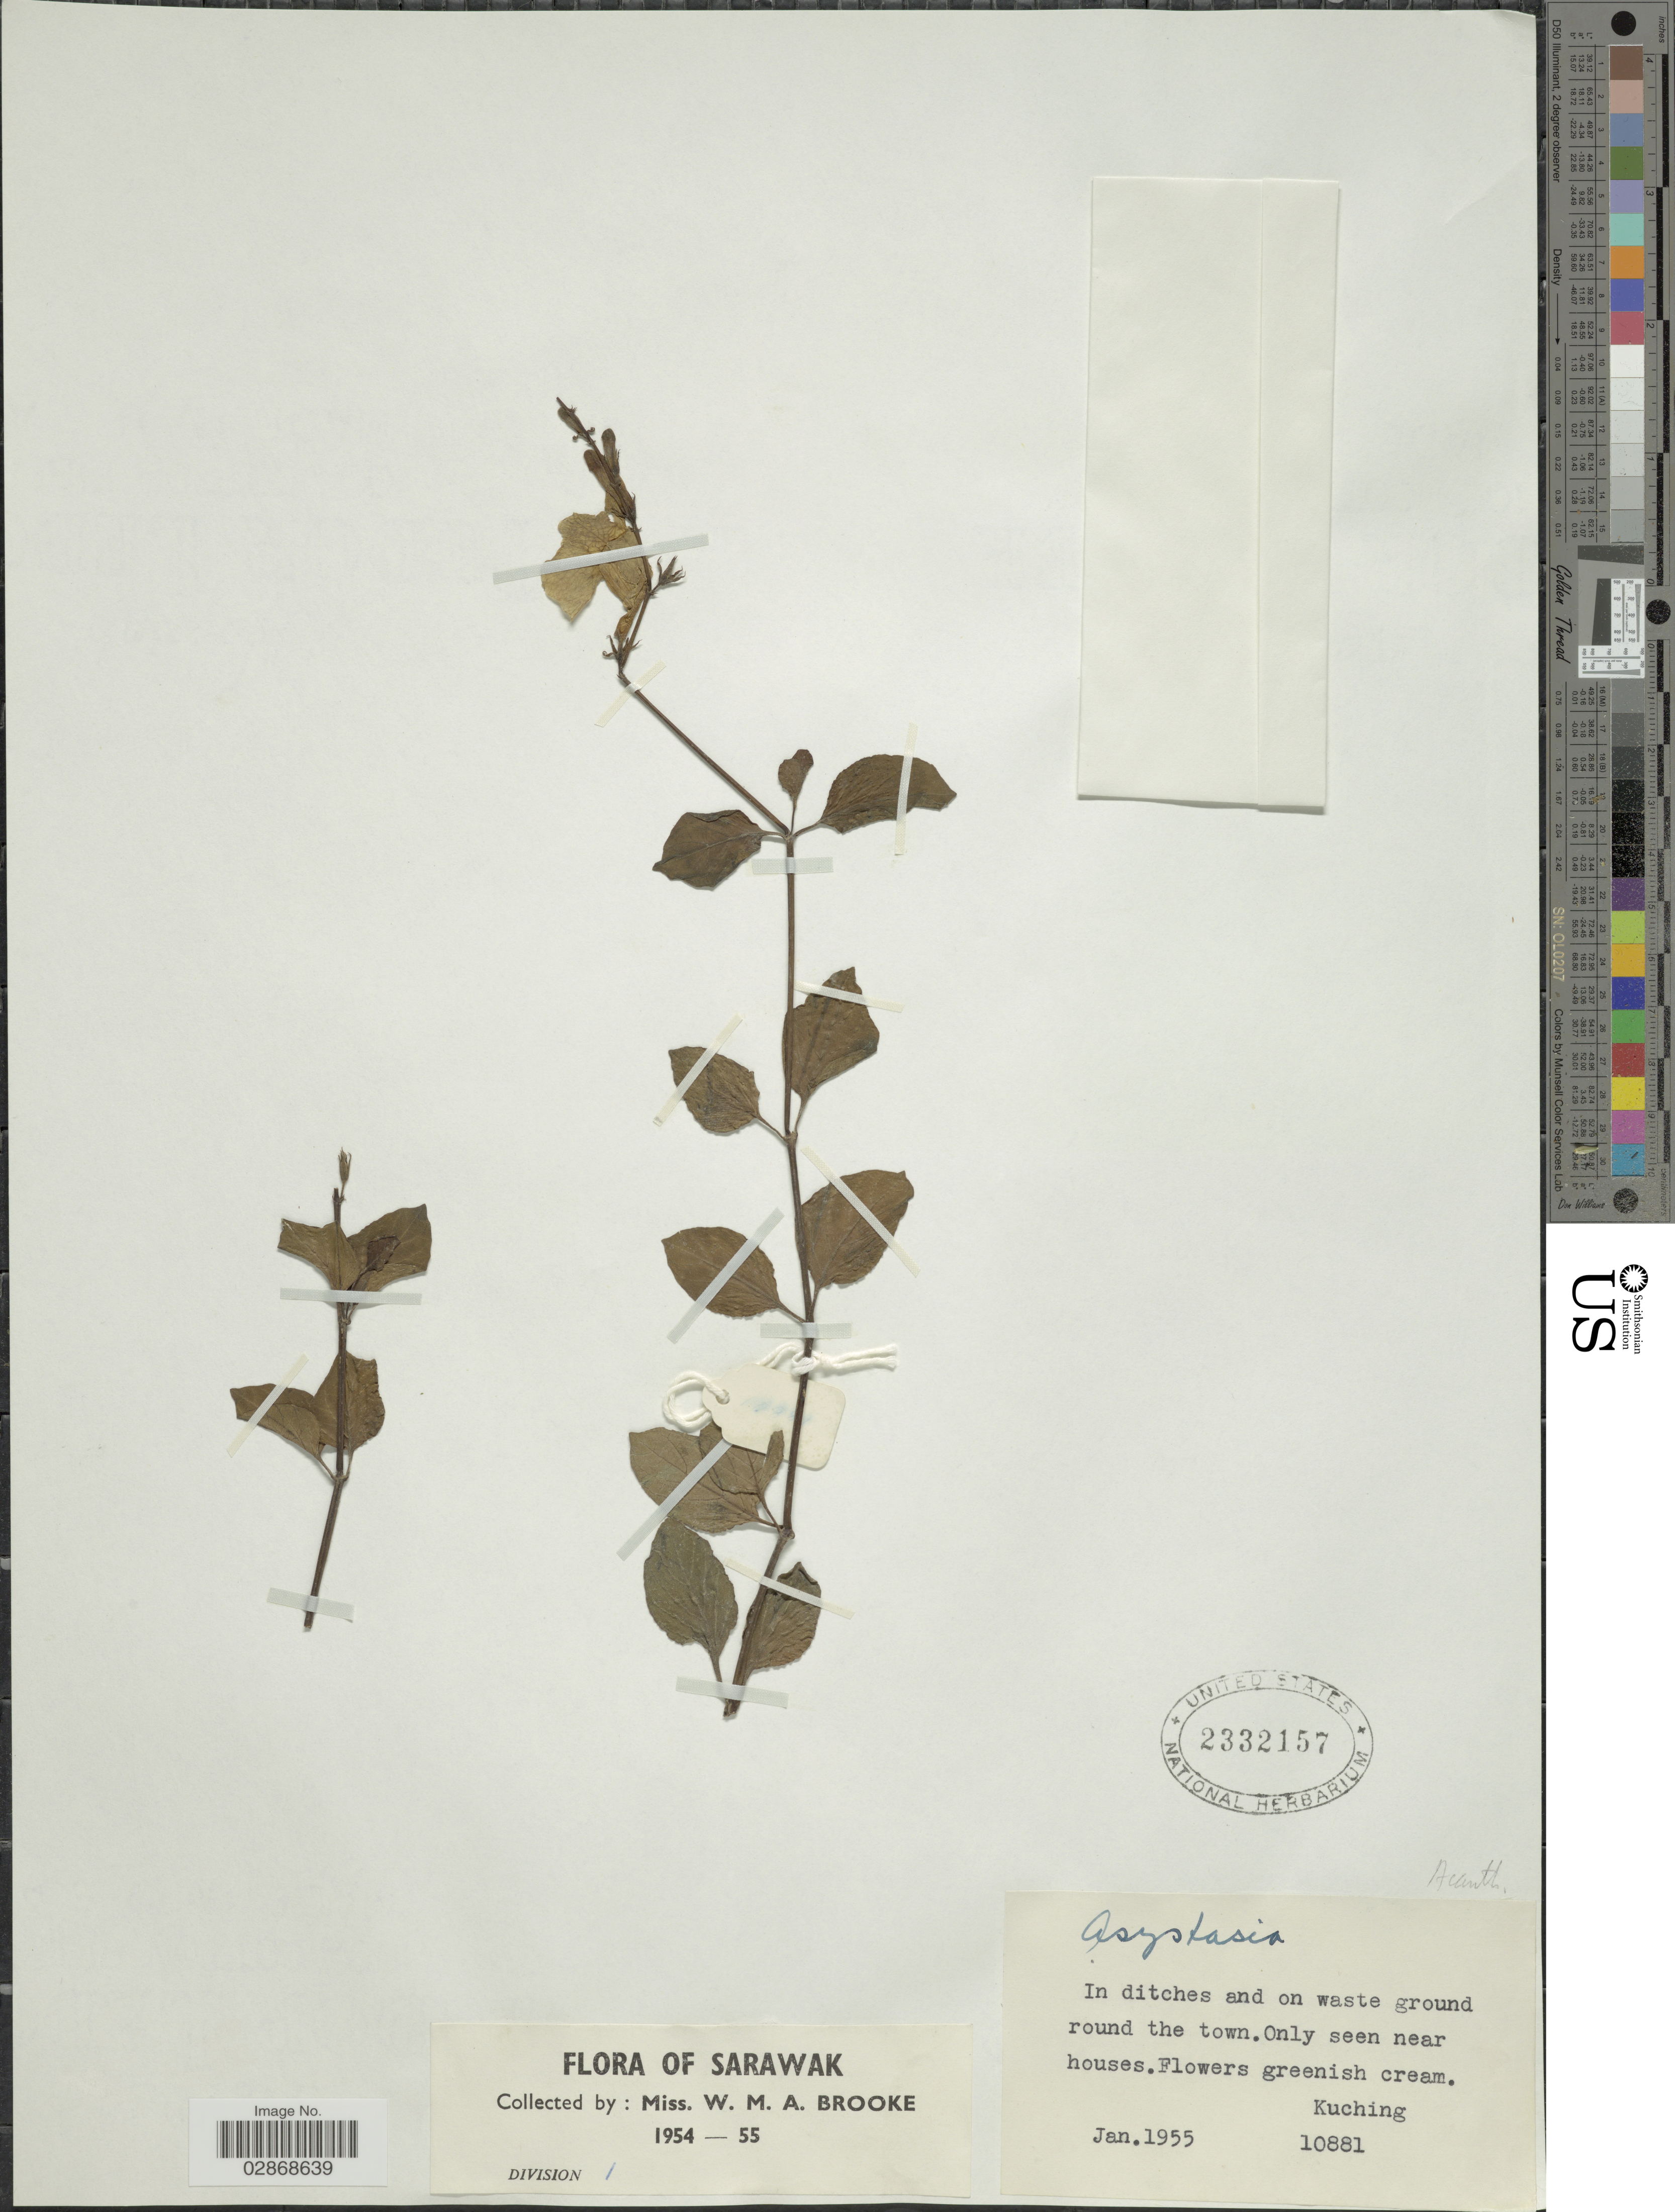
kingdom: Plantae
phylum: Tracheophyta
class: Magnoliopsida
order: Lamiales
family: Acanthaceae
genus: Asystasia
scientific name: Asystasia gangetica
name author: (L.) T. Anderson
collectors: W. Brooke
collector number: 10881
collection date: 1955-01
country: Malaysia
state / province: Sarawak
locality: Kuching.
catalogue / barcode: US 2332157